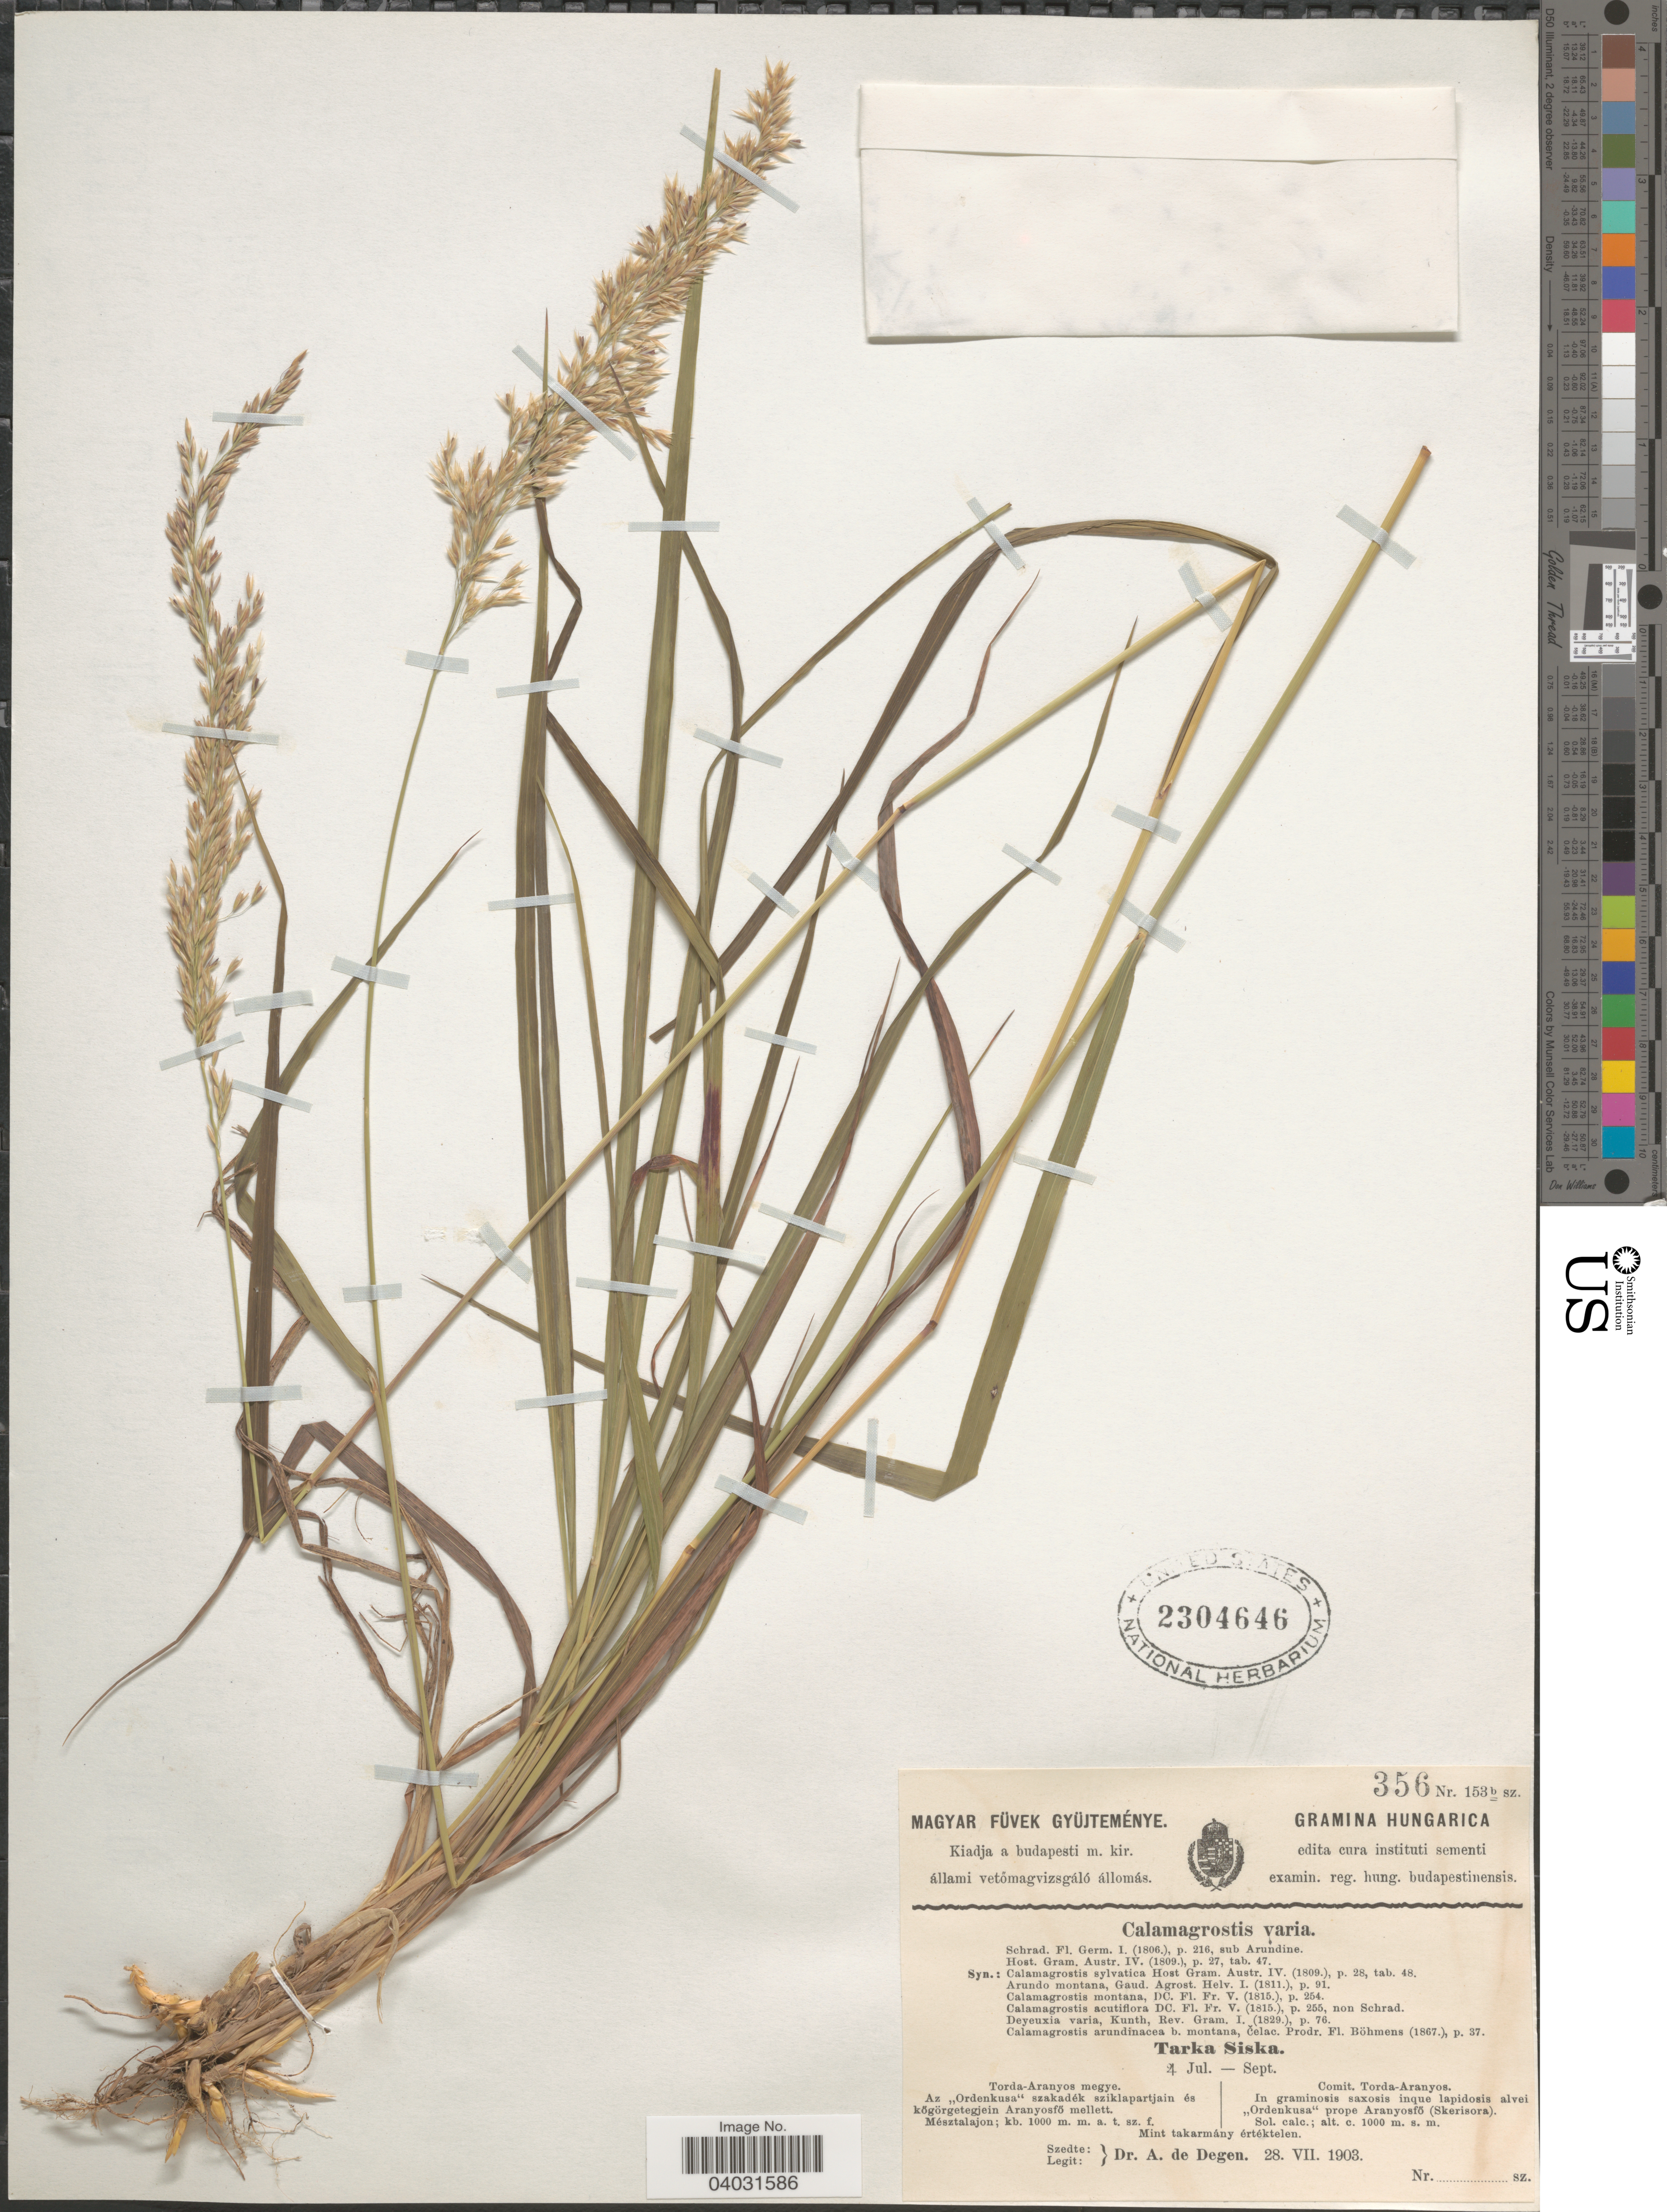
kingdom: Plantae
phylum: Tracheophyta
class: Liliopsida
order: Poales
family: Poaceae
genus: Calamagrostis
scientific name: Calamagrostis varia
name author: Host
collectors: A. Degen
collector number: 356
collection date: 1903-07-28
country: Hungary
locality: Comit. Torda-Aranyos. In graminosis saxosis inque lapidosis alvei "Ordenkusa" prope Aranyosfö (Skerisora).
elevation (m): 1000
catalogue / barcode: US 2304646